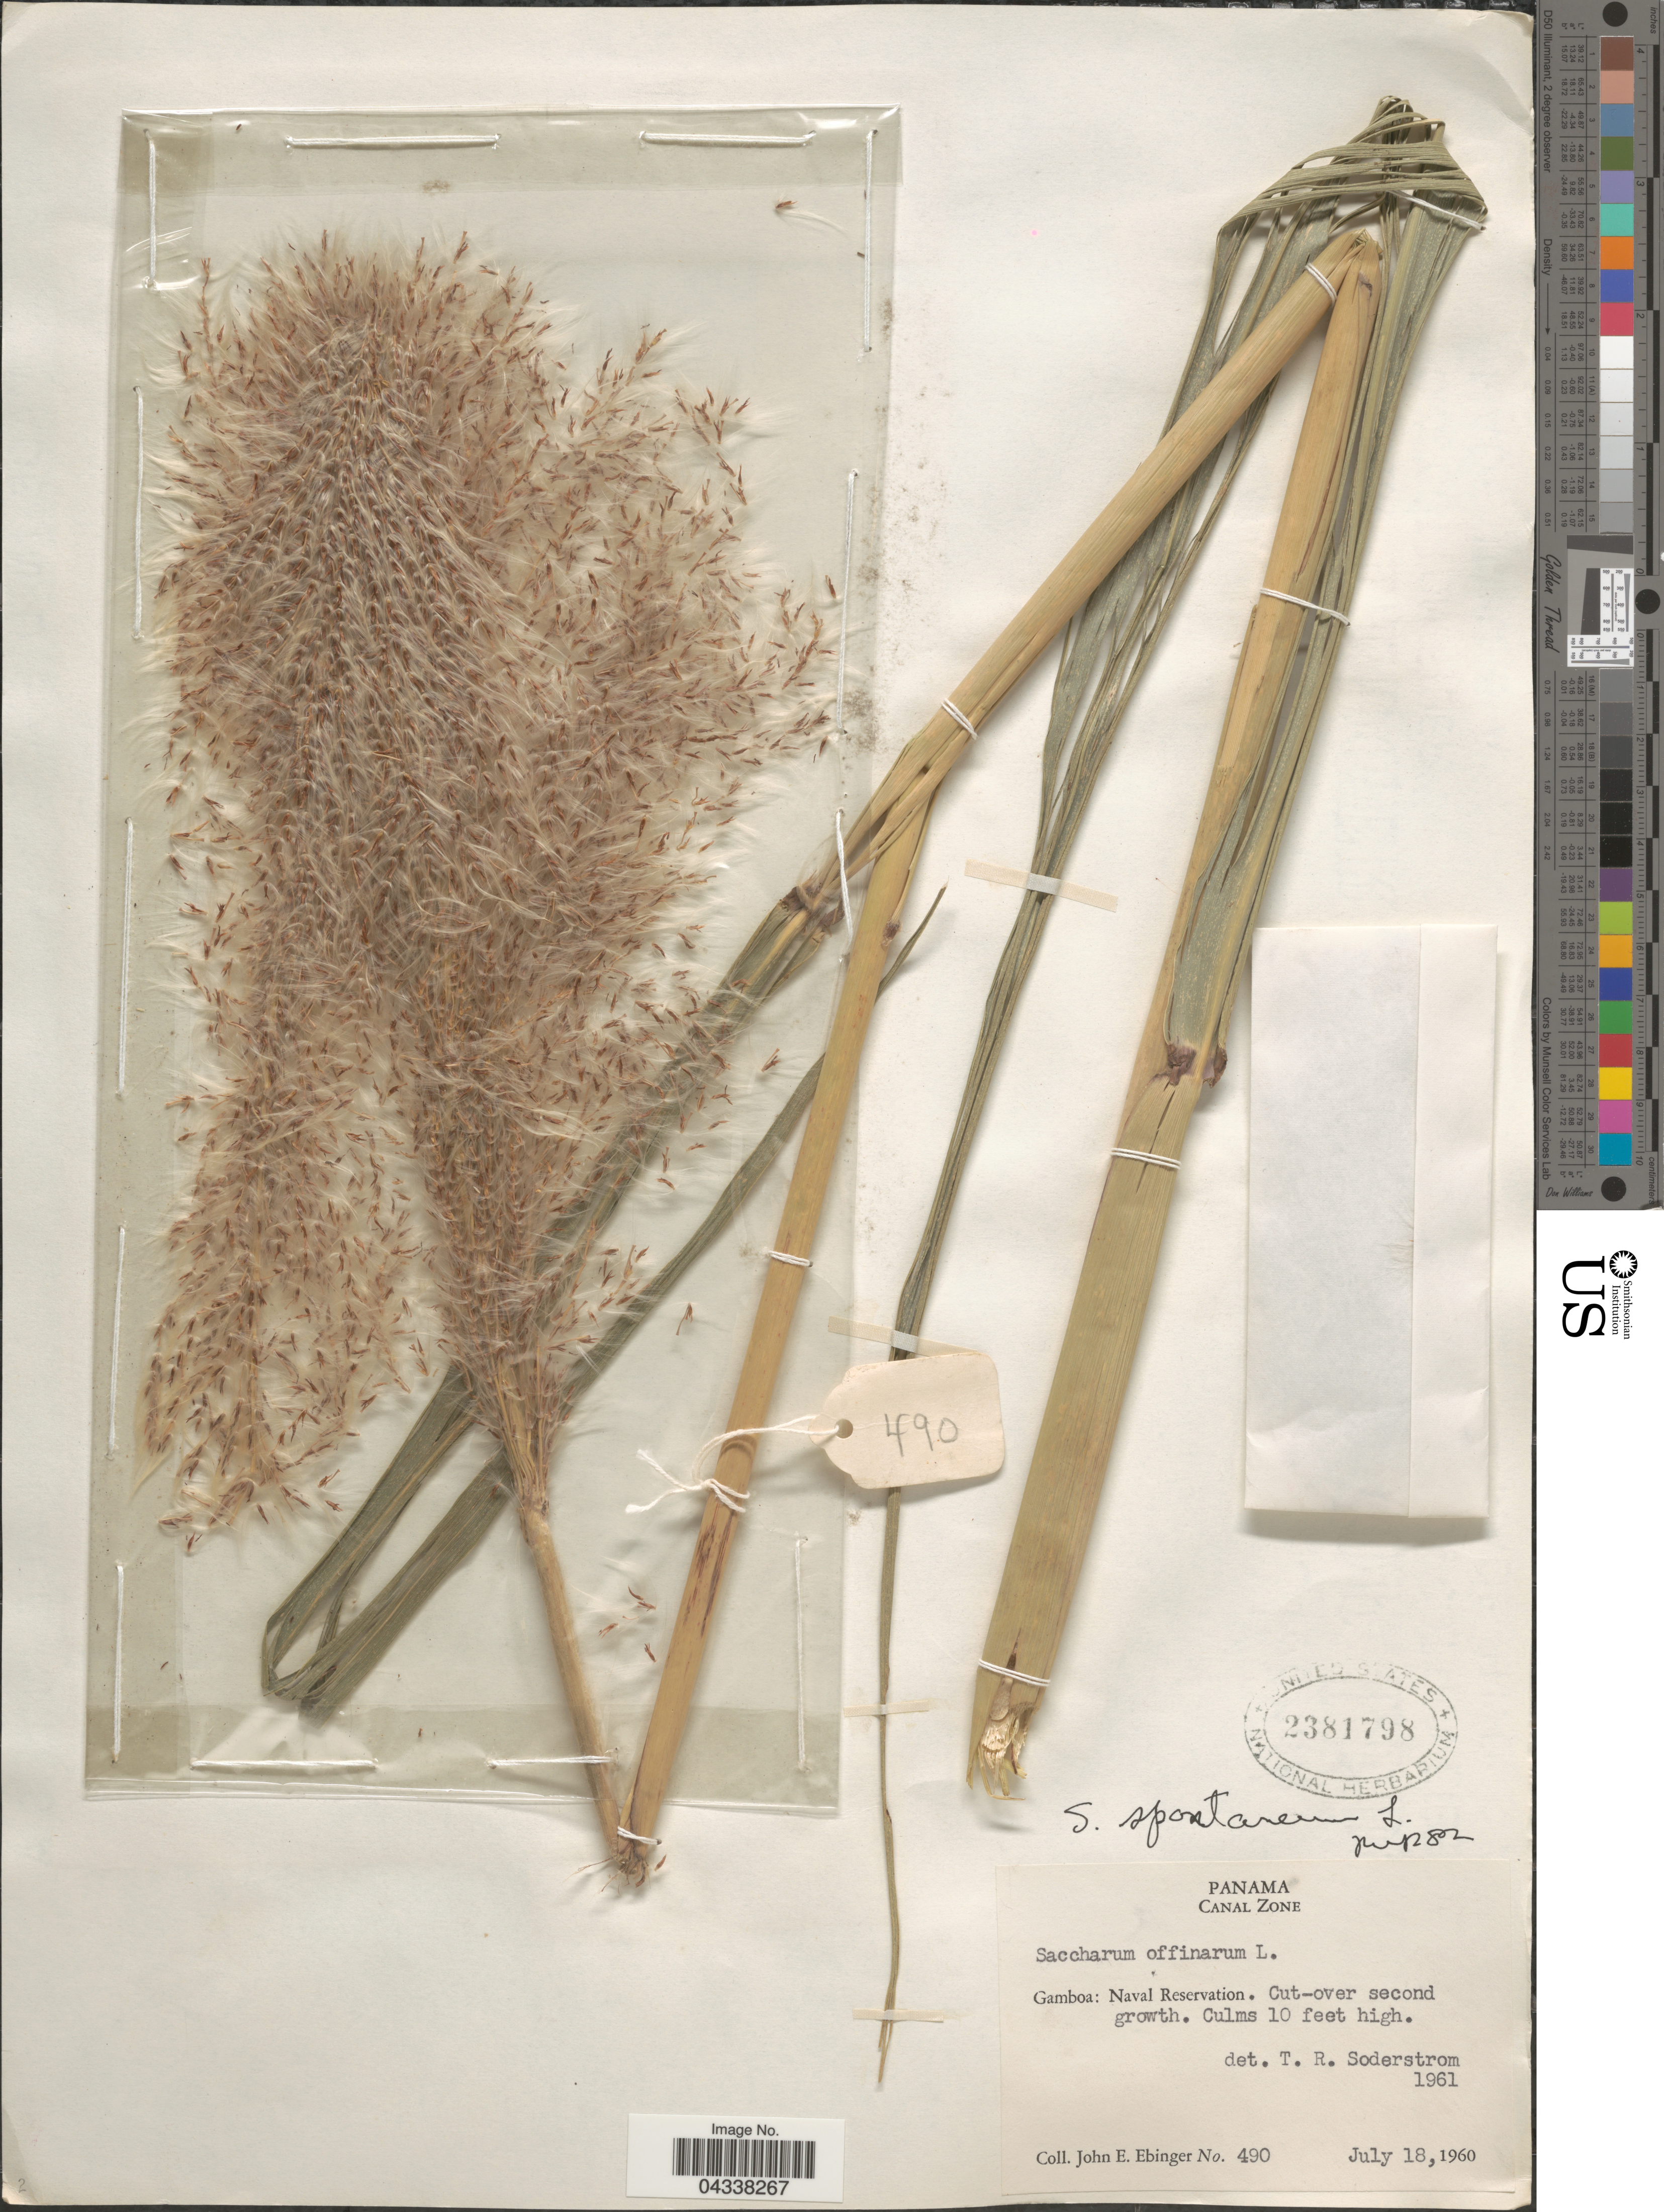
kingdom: Plantae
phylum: Tracheophyta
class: Liliopsida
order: Poales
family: Poaceae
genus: Saccharum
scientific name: Saccharum spontaneum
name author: L.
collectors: J. Ebinger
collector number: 490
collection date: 1960-07-18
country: Panama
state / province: Colón / Panamá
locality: Canal Zone. Gamboa: Naval Reservation.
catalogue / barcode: US 2381798